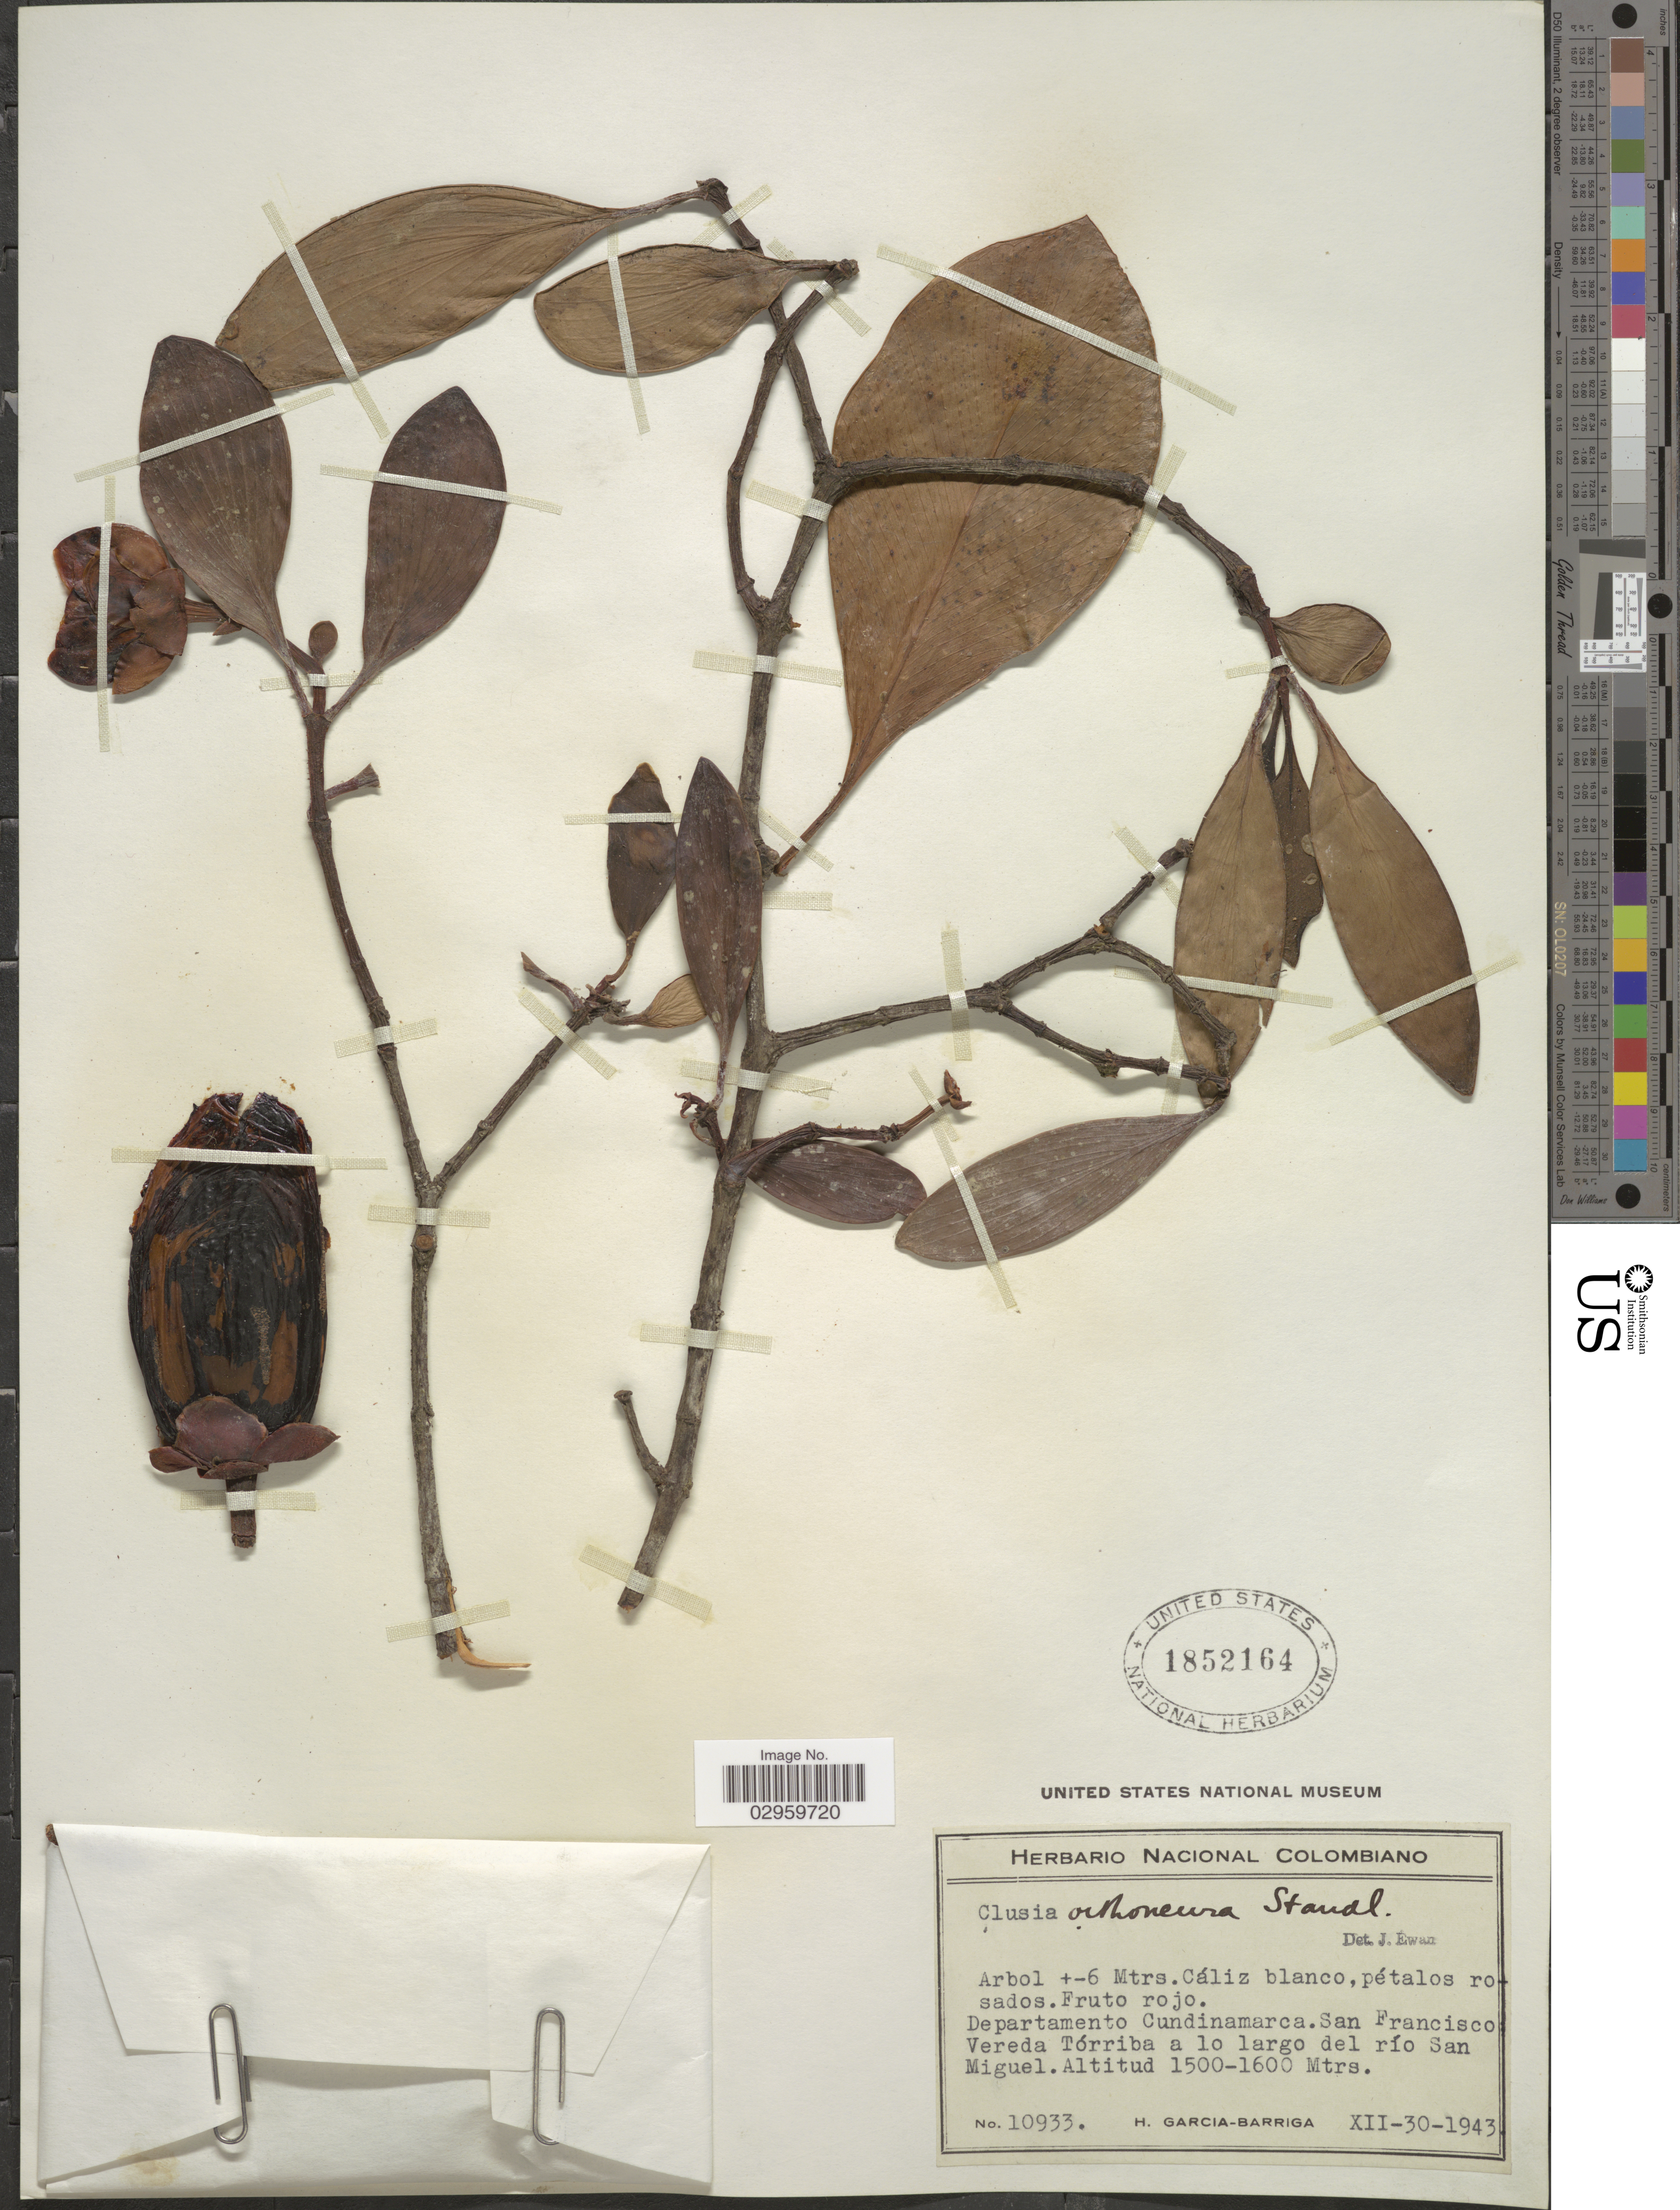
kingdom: Plantae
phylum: Tracheophyta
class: Magnoliopsida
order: Malpighiales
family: Clusiaceae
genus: Clusia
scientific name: Clusia orthoneura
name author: Standl.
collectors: H. García Barriga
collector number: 10933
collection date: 1943-12-30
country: Colombia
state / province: Cundinamarca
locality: Departamento Cundinamarca. San Francisco Vereda Tórriba a lo largo del río San Miguel.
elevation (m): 1500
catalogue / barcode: US 1852164